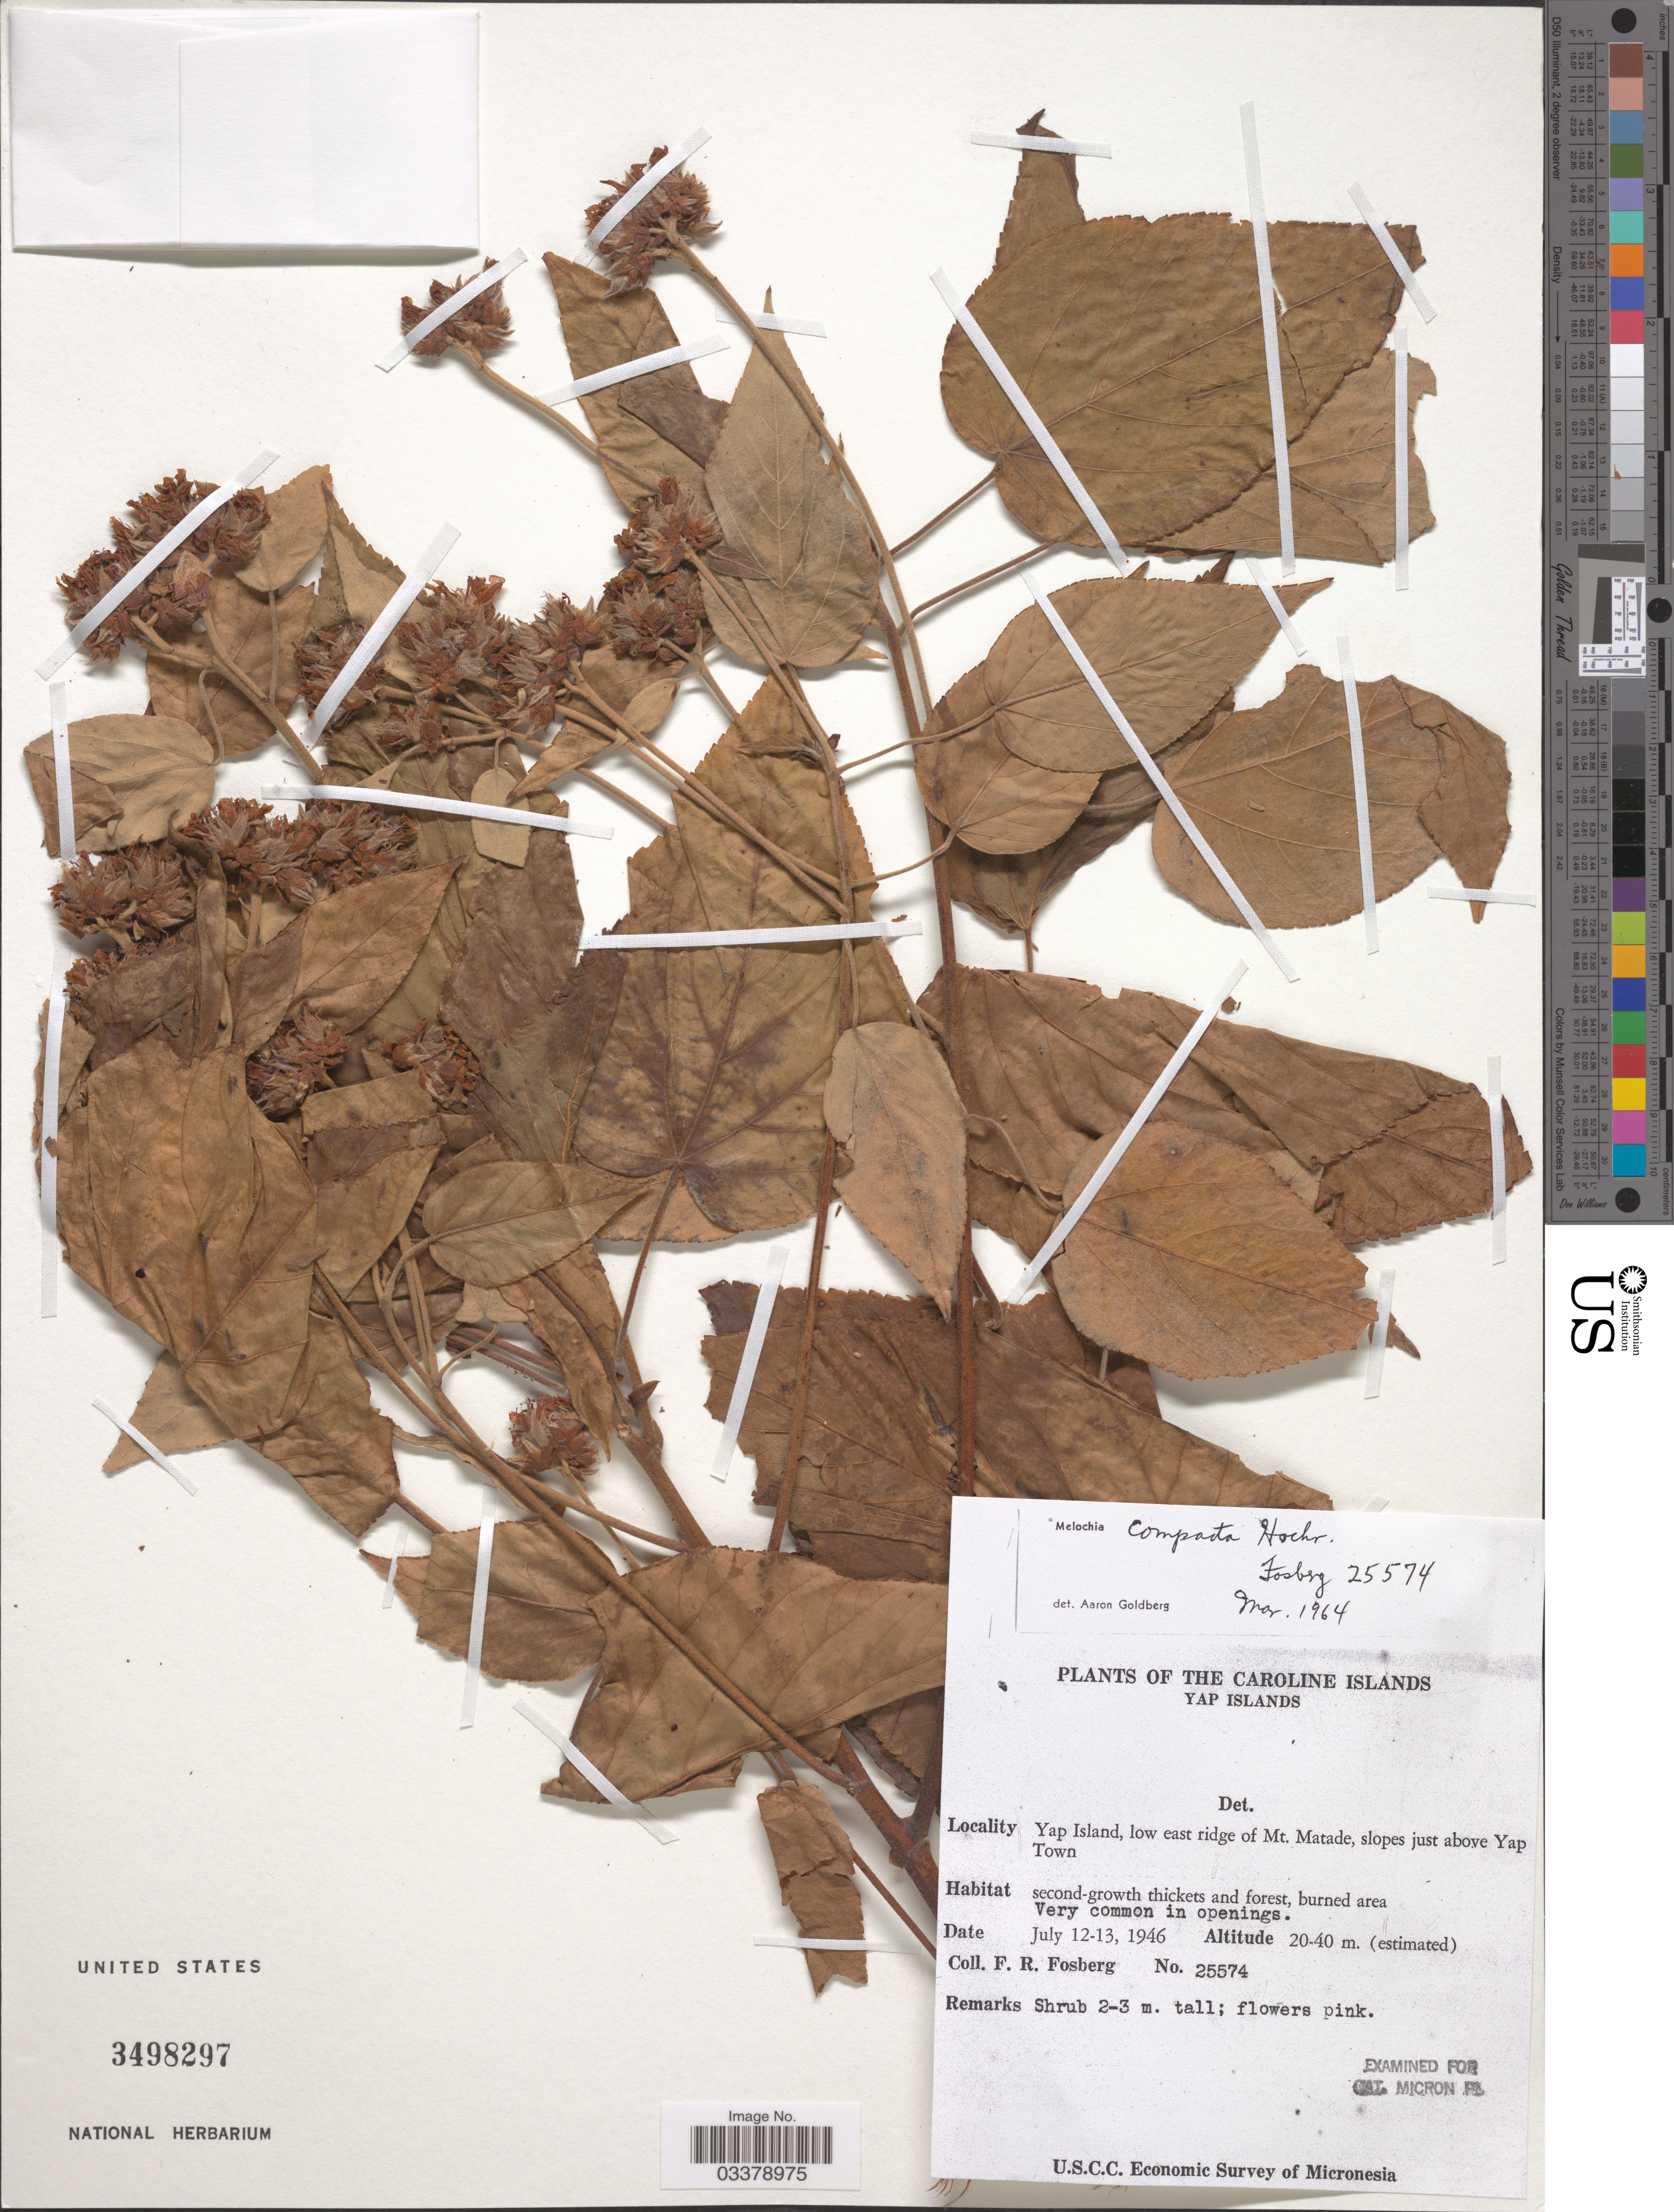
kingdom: Plantae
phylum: Tracheophyta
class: Magnoliopsida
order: Malvales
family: Malvaceae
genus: Melochia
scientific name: Melochia compacta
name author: Hochr.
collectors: F. R. Fosberg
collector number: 25574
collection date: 1946-07-12/1946-07-13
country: Micronesia, Federated States of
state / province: Yap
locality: The Caroline Islands, Yap Islands, Yap Island, low east ridge of Mt. Matade, slopes just above Yap Town.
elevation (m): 20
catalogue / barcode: US 3498297